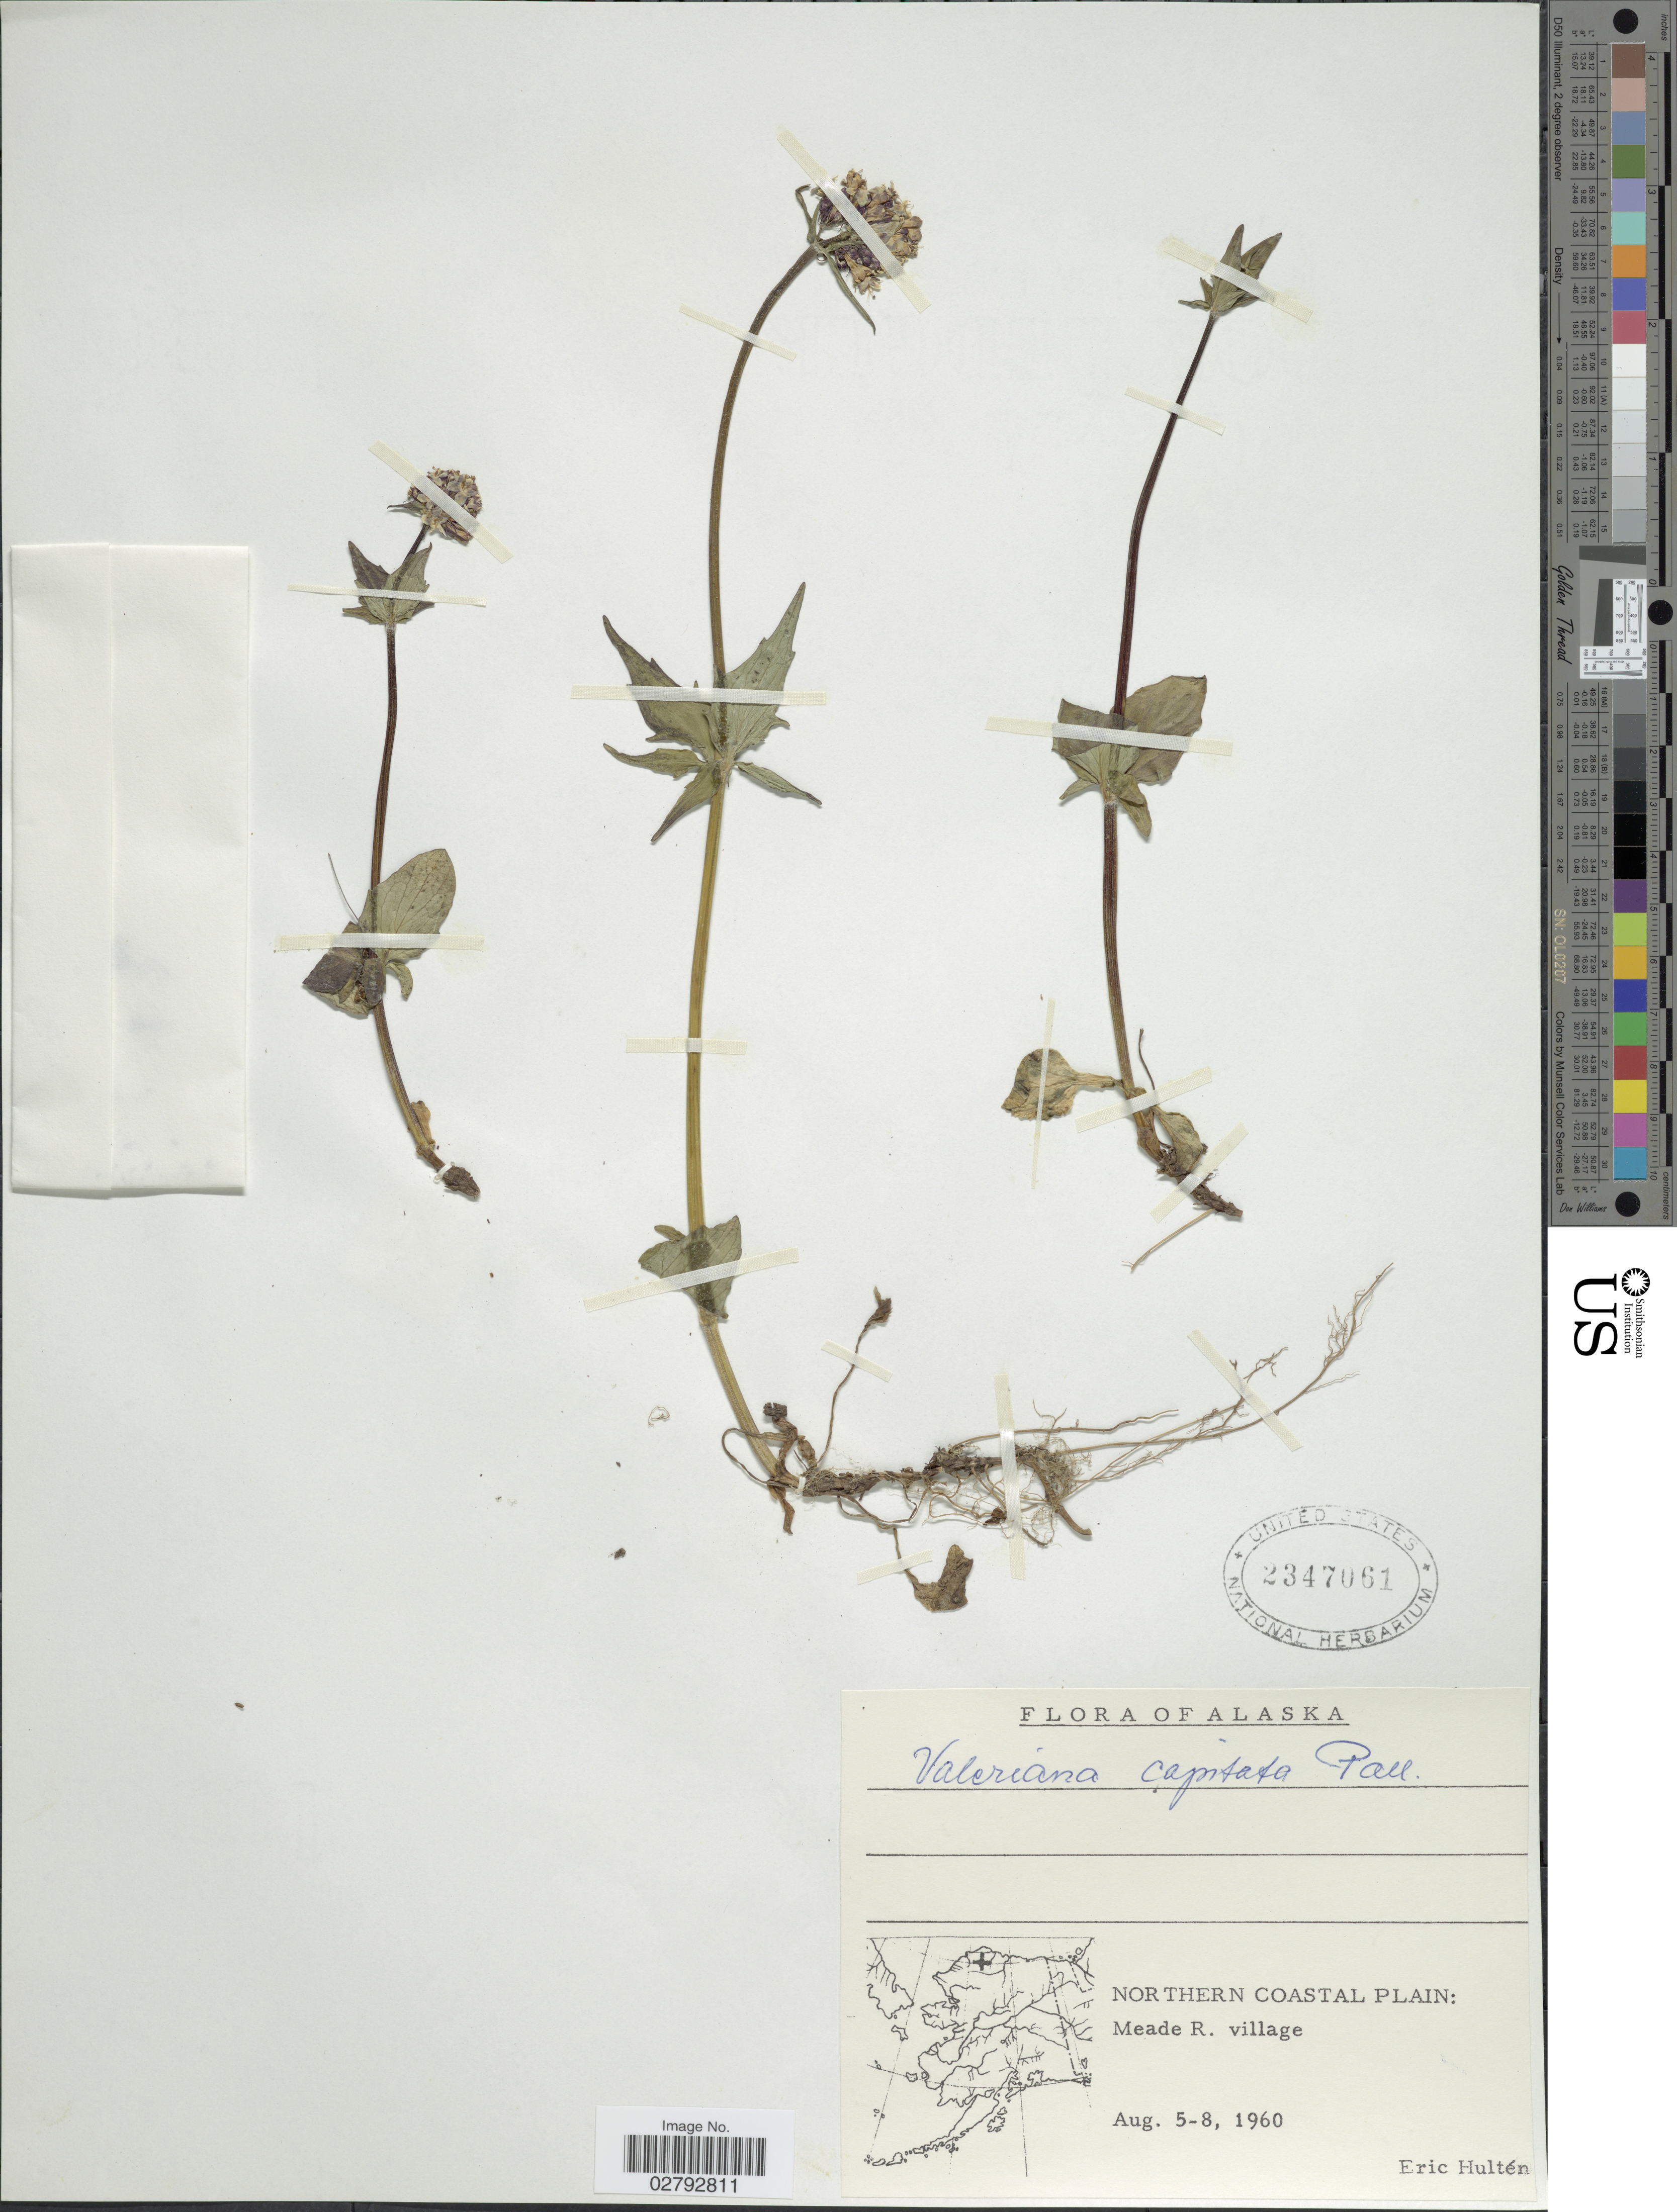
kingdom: Plantae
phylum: Tracheophyta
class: Magnoliopsida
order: Dipsacales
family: Caprifoliaceae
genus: Valeriana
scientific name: Valeriana capitata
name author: Link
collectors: E. G. Hultén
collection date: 1960-08-05/1960-08-08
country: United States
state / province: Alaska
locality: Northern coastal plain: Meade R. village.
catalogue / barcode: US 2347061